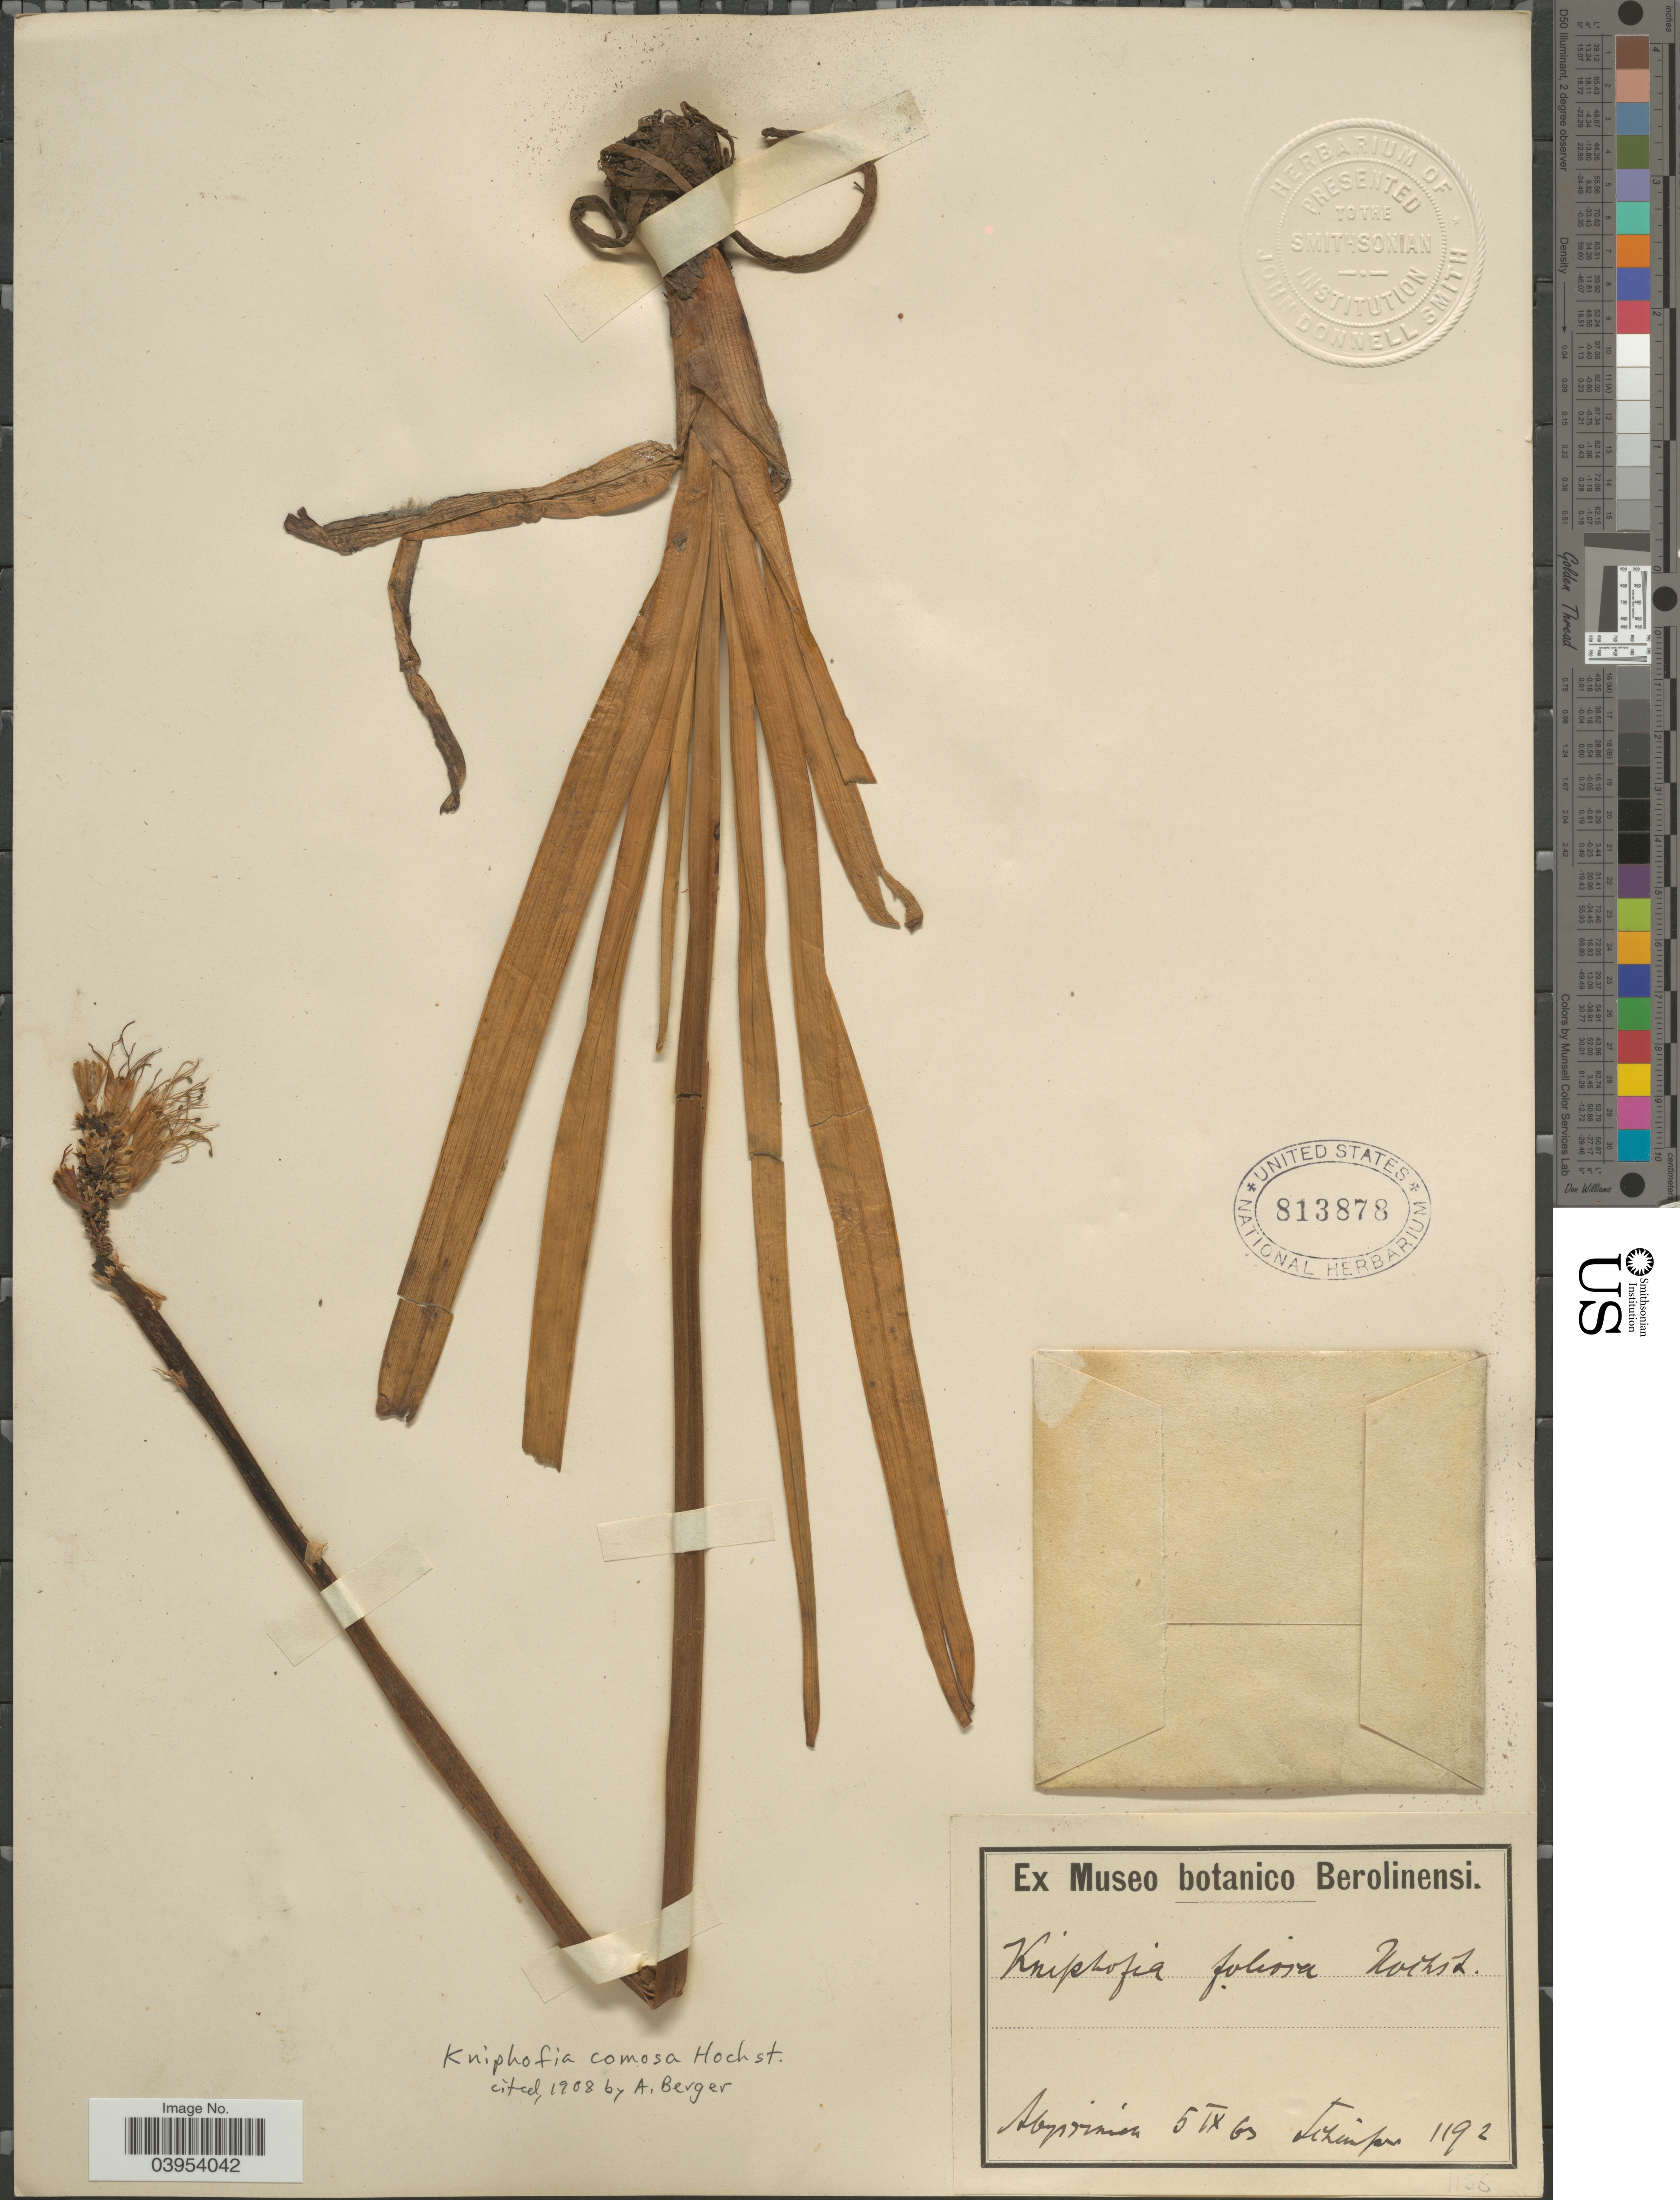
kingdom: Plantae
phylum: Tracheophyta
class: Liliopsida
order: Asparagales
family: Asphodelaceae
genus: Kniphofia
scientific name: Kniphofia comosa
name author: Hochst.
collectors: -. Schimper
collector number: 1192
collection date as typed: Transcribed d/m/y: 5/9/63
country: Ethiopia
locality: Abyssinien.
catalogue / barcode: US 813878